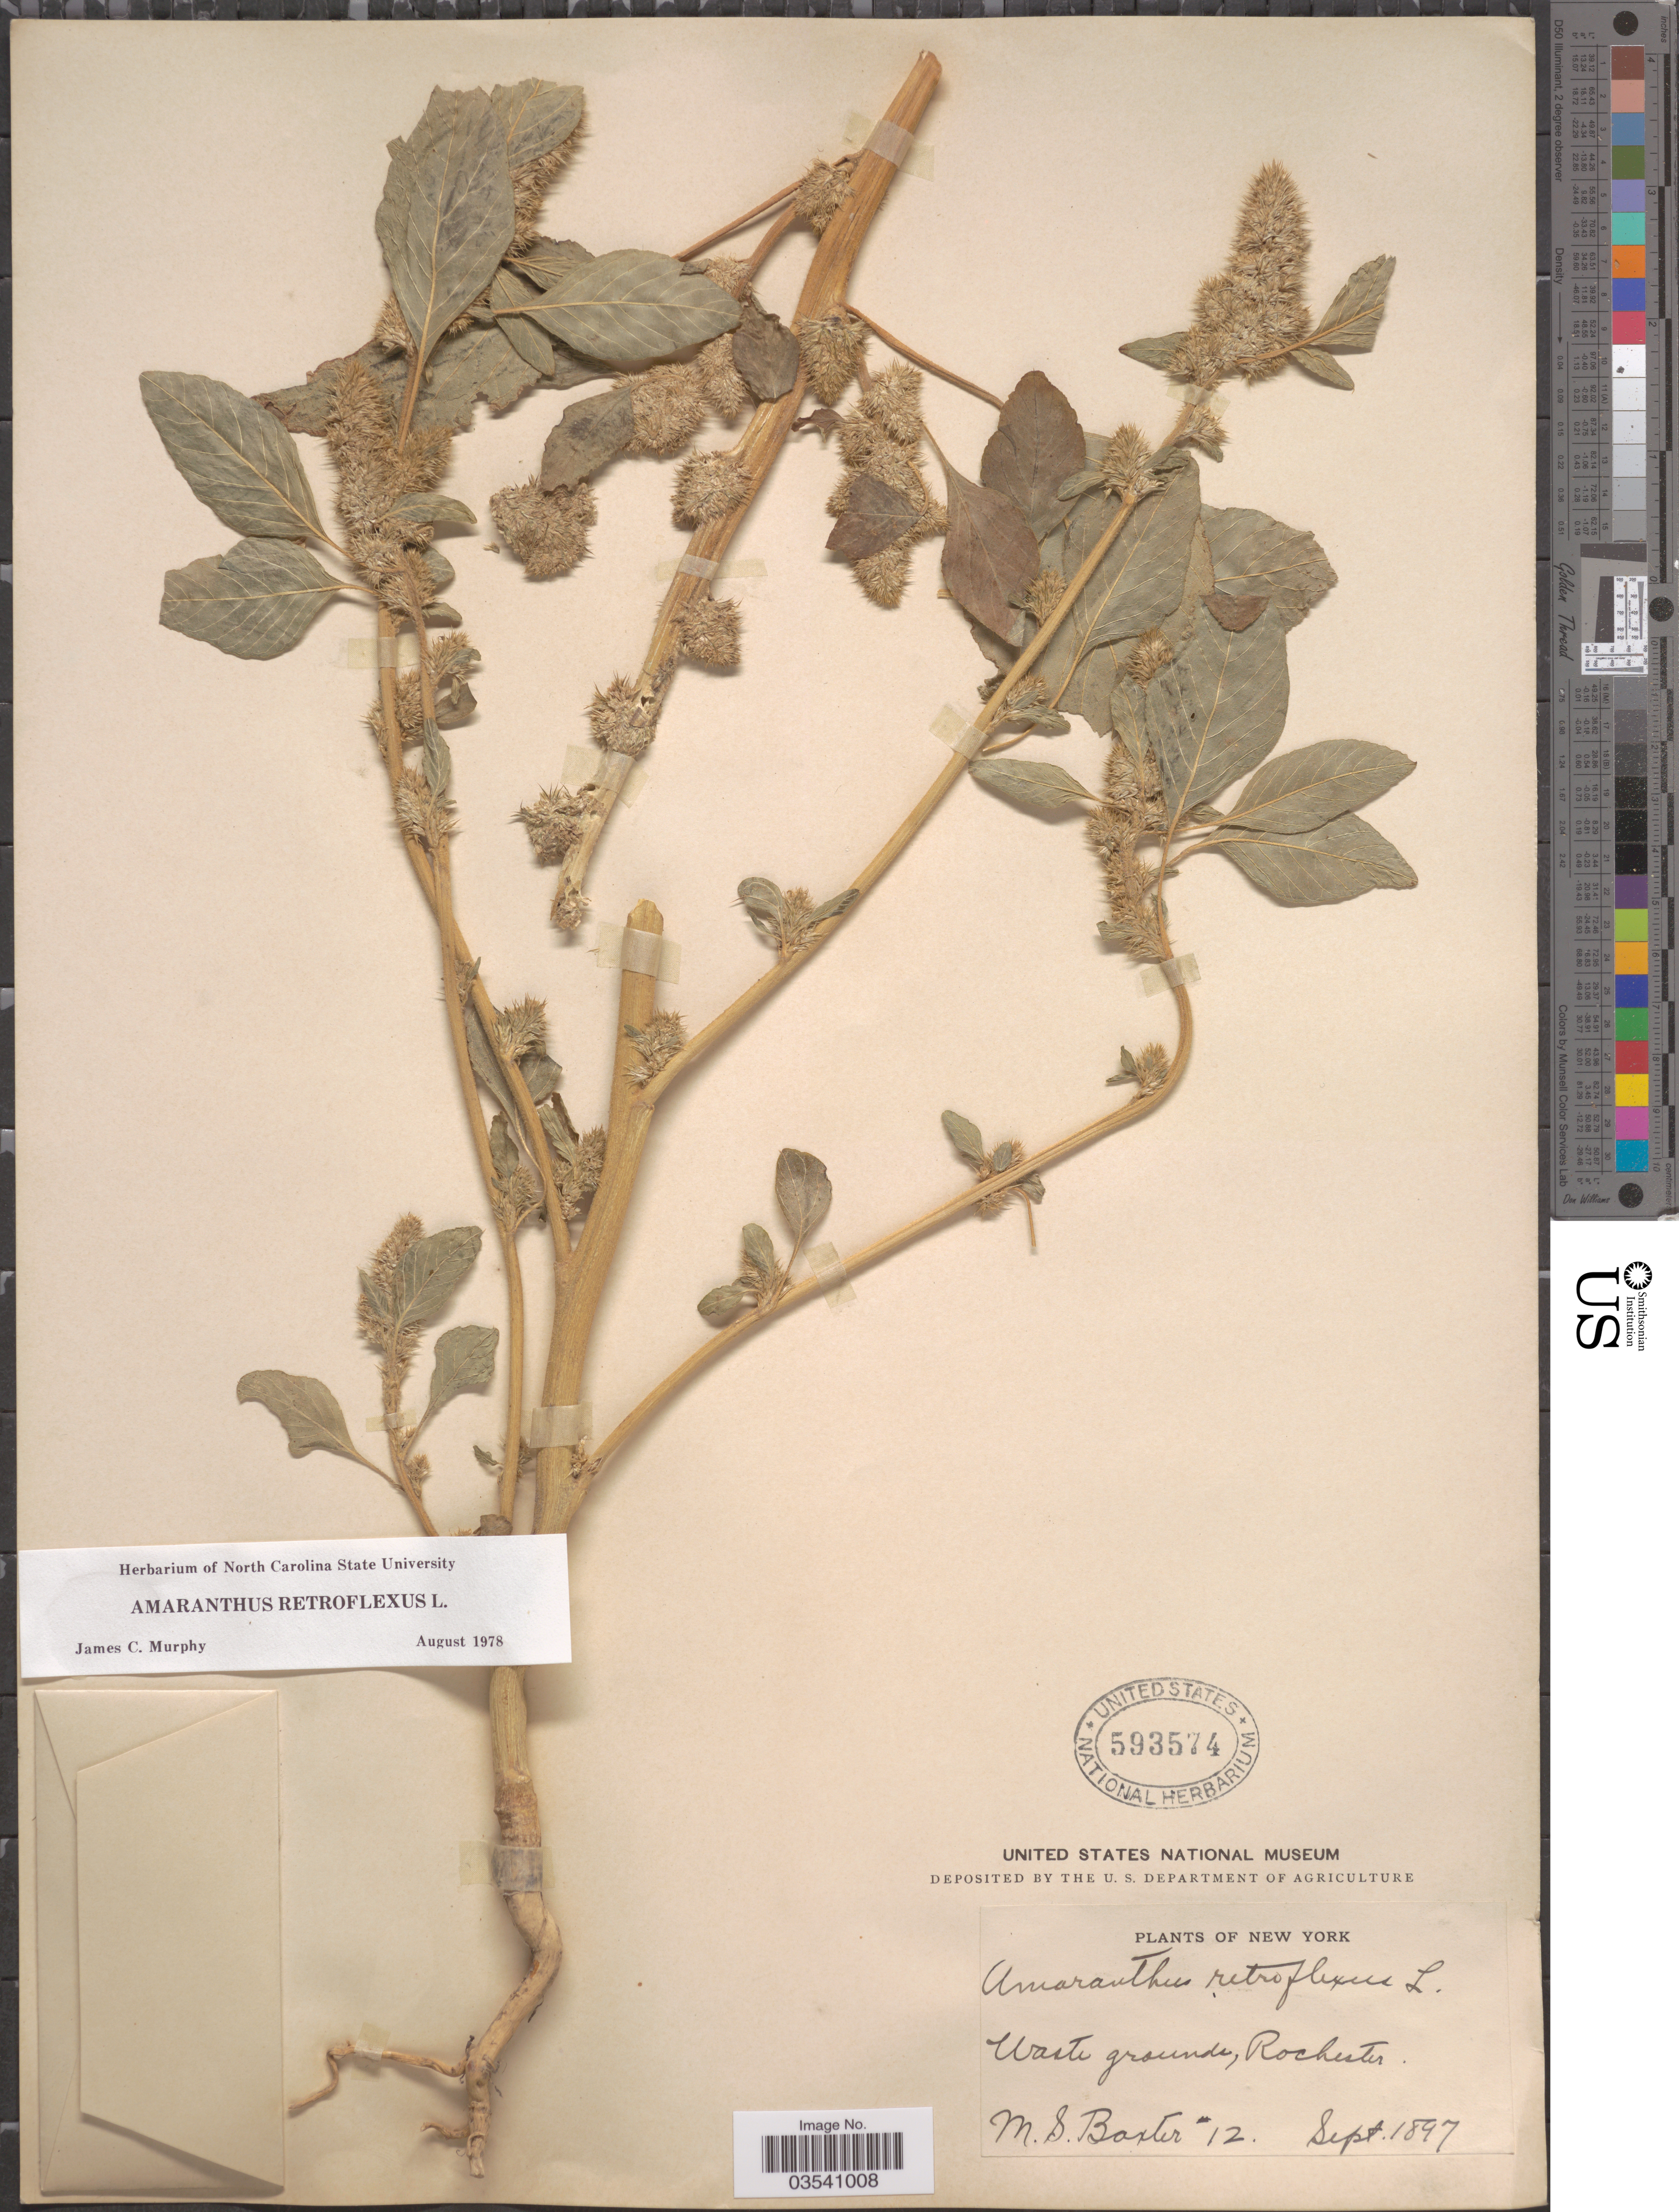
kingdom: Plantae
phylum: Tracheophyta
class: Magnoliopsida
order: Caryophyllales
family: Amaranthaceae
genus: Amaranthus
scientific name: Amaranthus retroflexus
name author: L.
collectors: M. Baxter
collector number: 12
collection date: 1897-09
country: United States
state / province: New York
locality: Rochester.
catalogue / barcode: US 593574